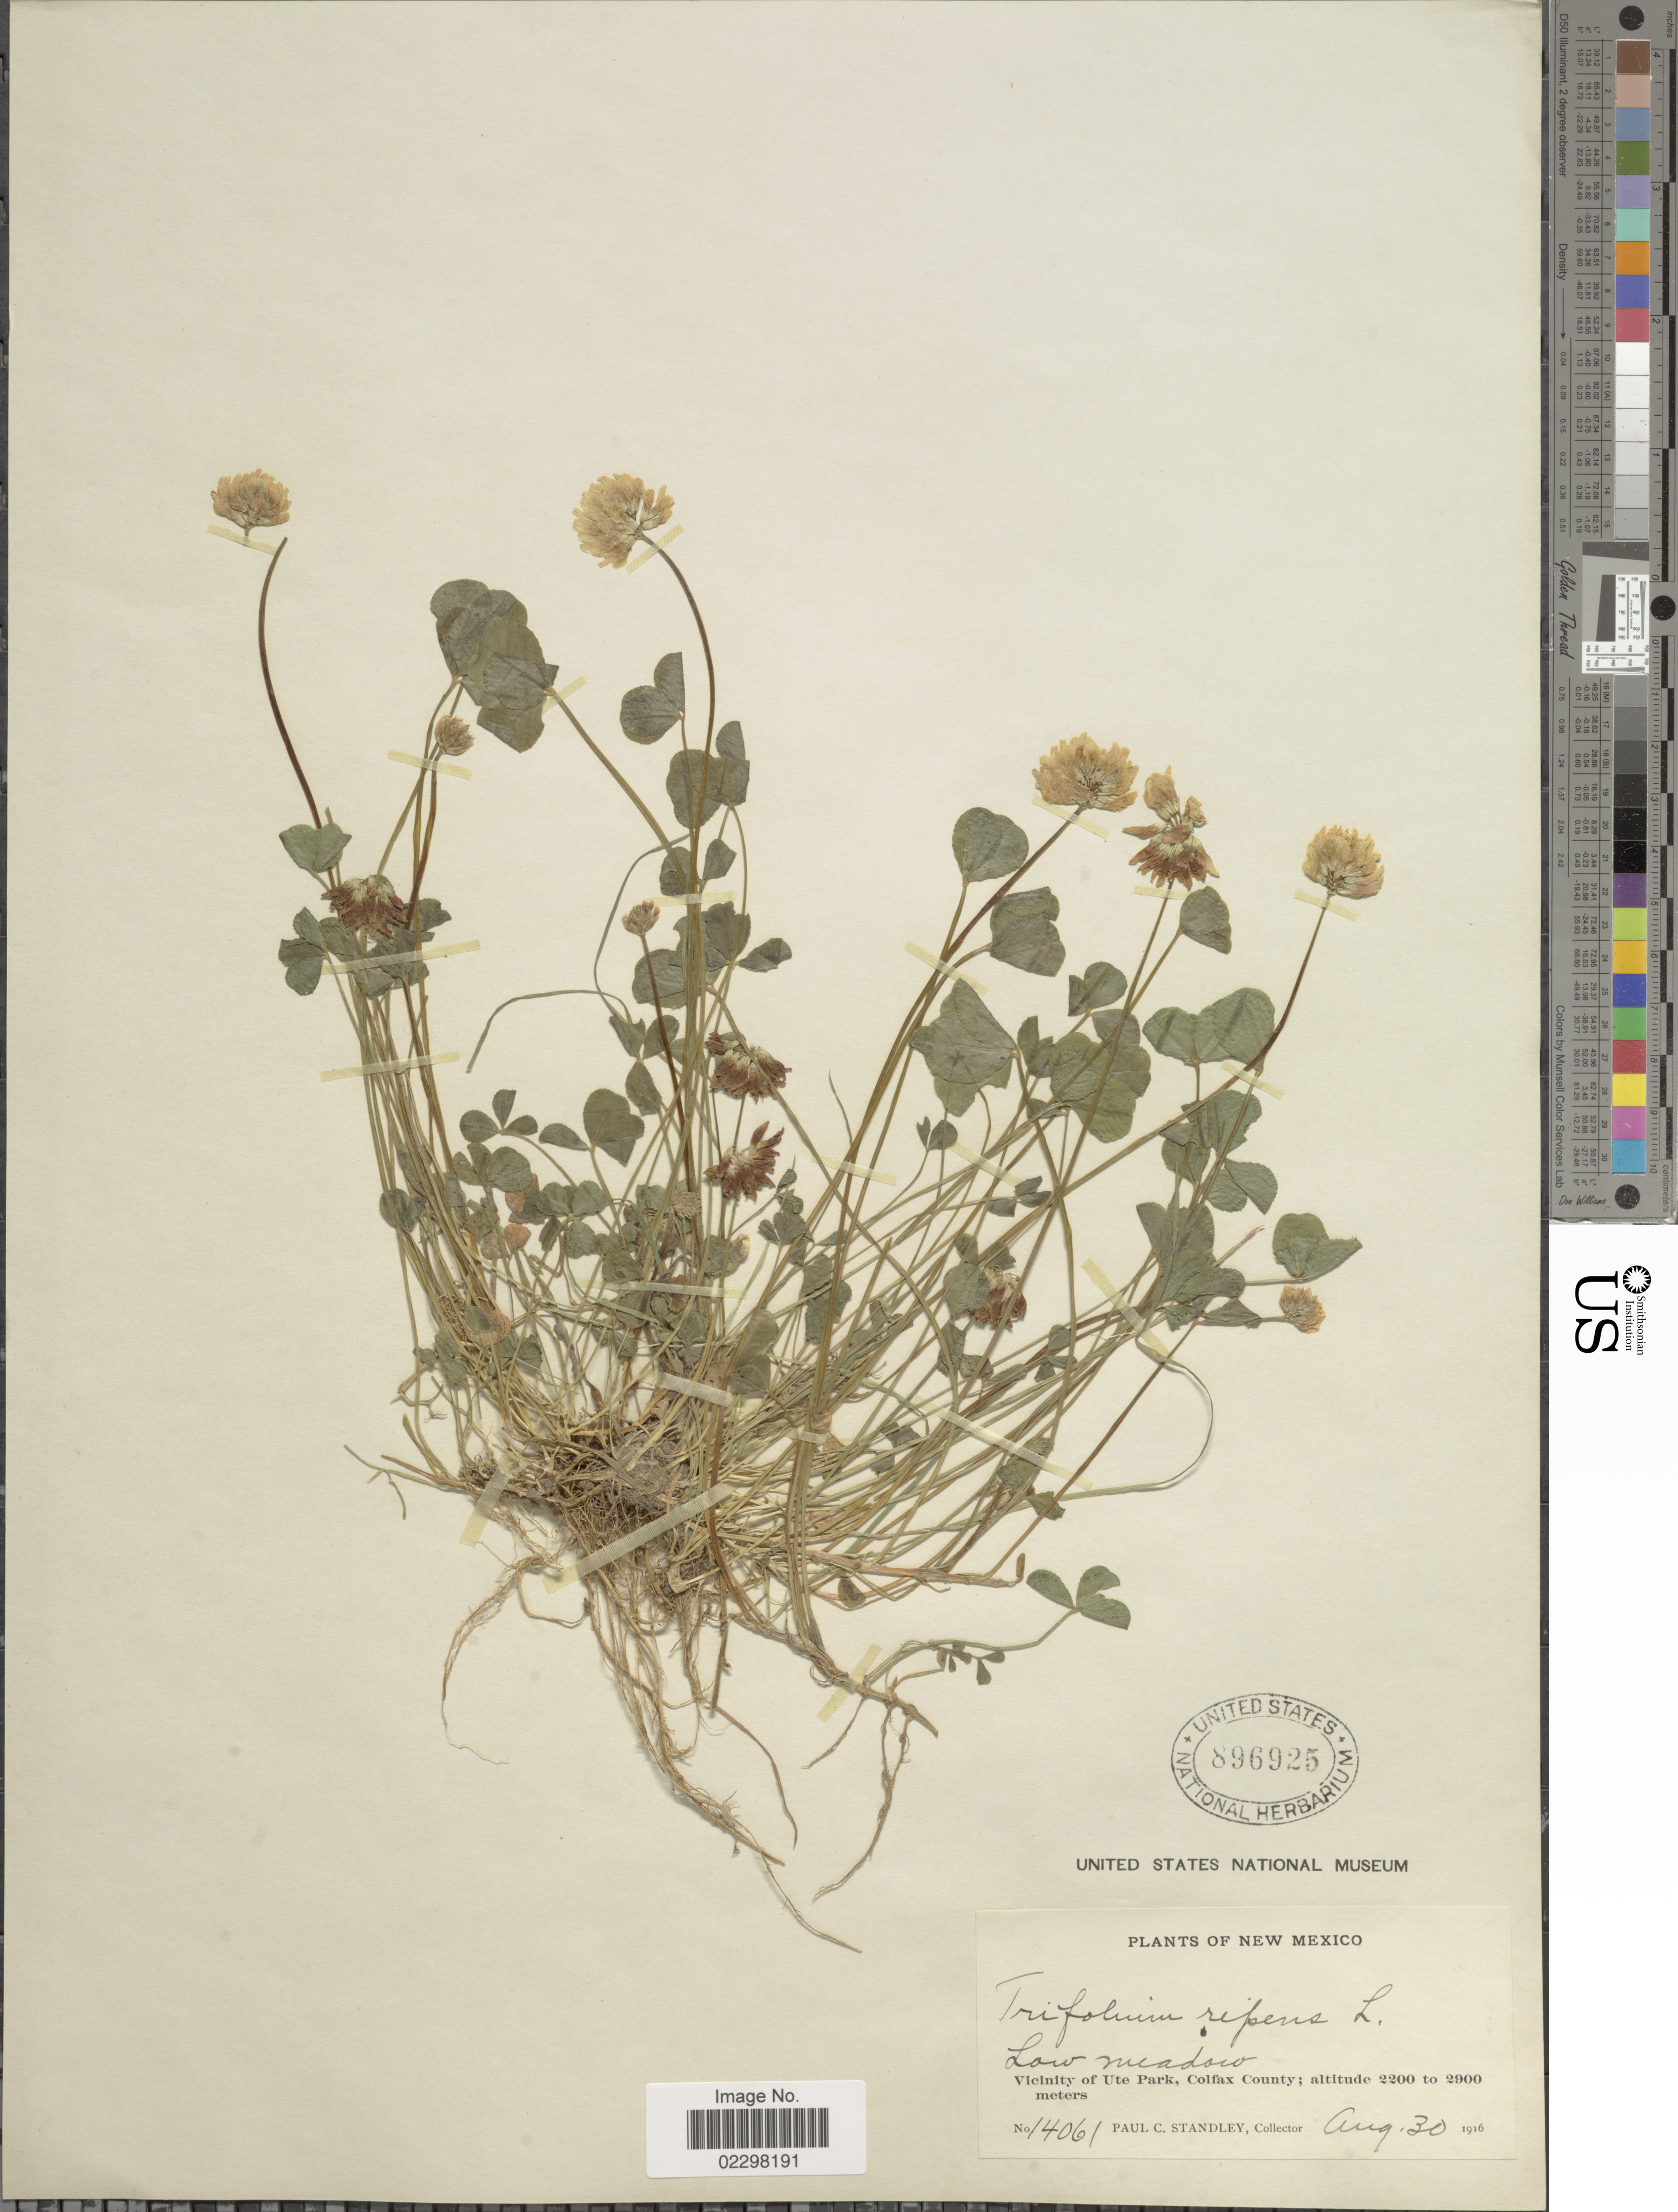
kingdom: Plantae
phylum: Tracheophyta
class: Magnoliopsida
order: Fabales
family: Fabaceae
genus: Trifolium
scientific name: Trifolium repens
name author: L.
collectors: P. C. Standley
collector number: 14061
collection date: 1916-08-30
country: United States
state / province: New Mexico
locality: Low meadow, Vicinity of Ute Park, Colfax County.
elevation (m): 2200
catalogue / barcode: US 896925